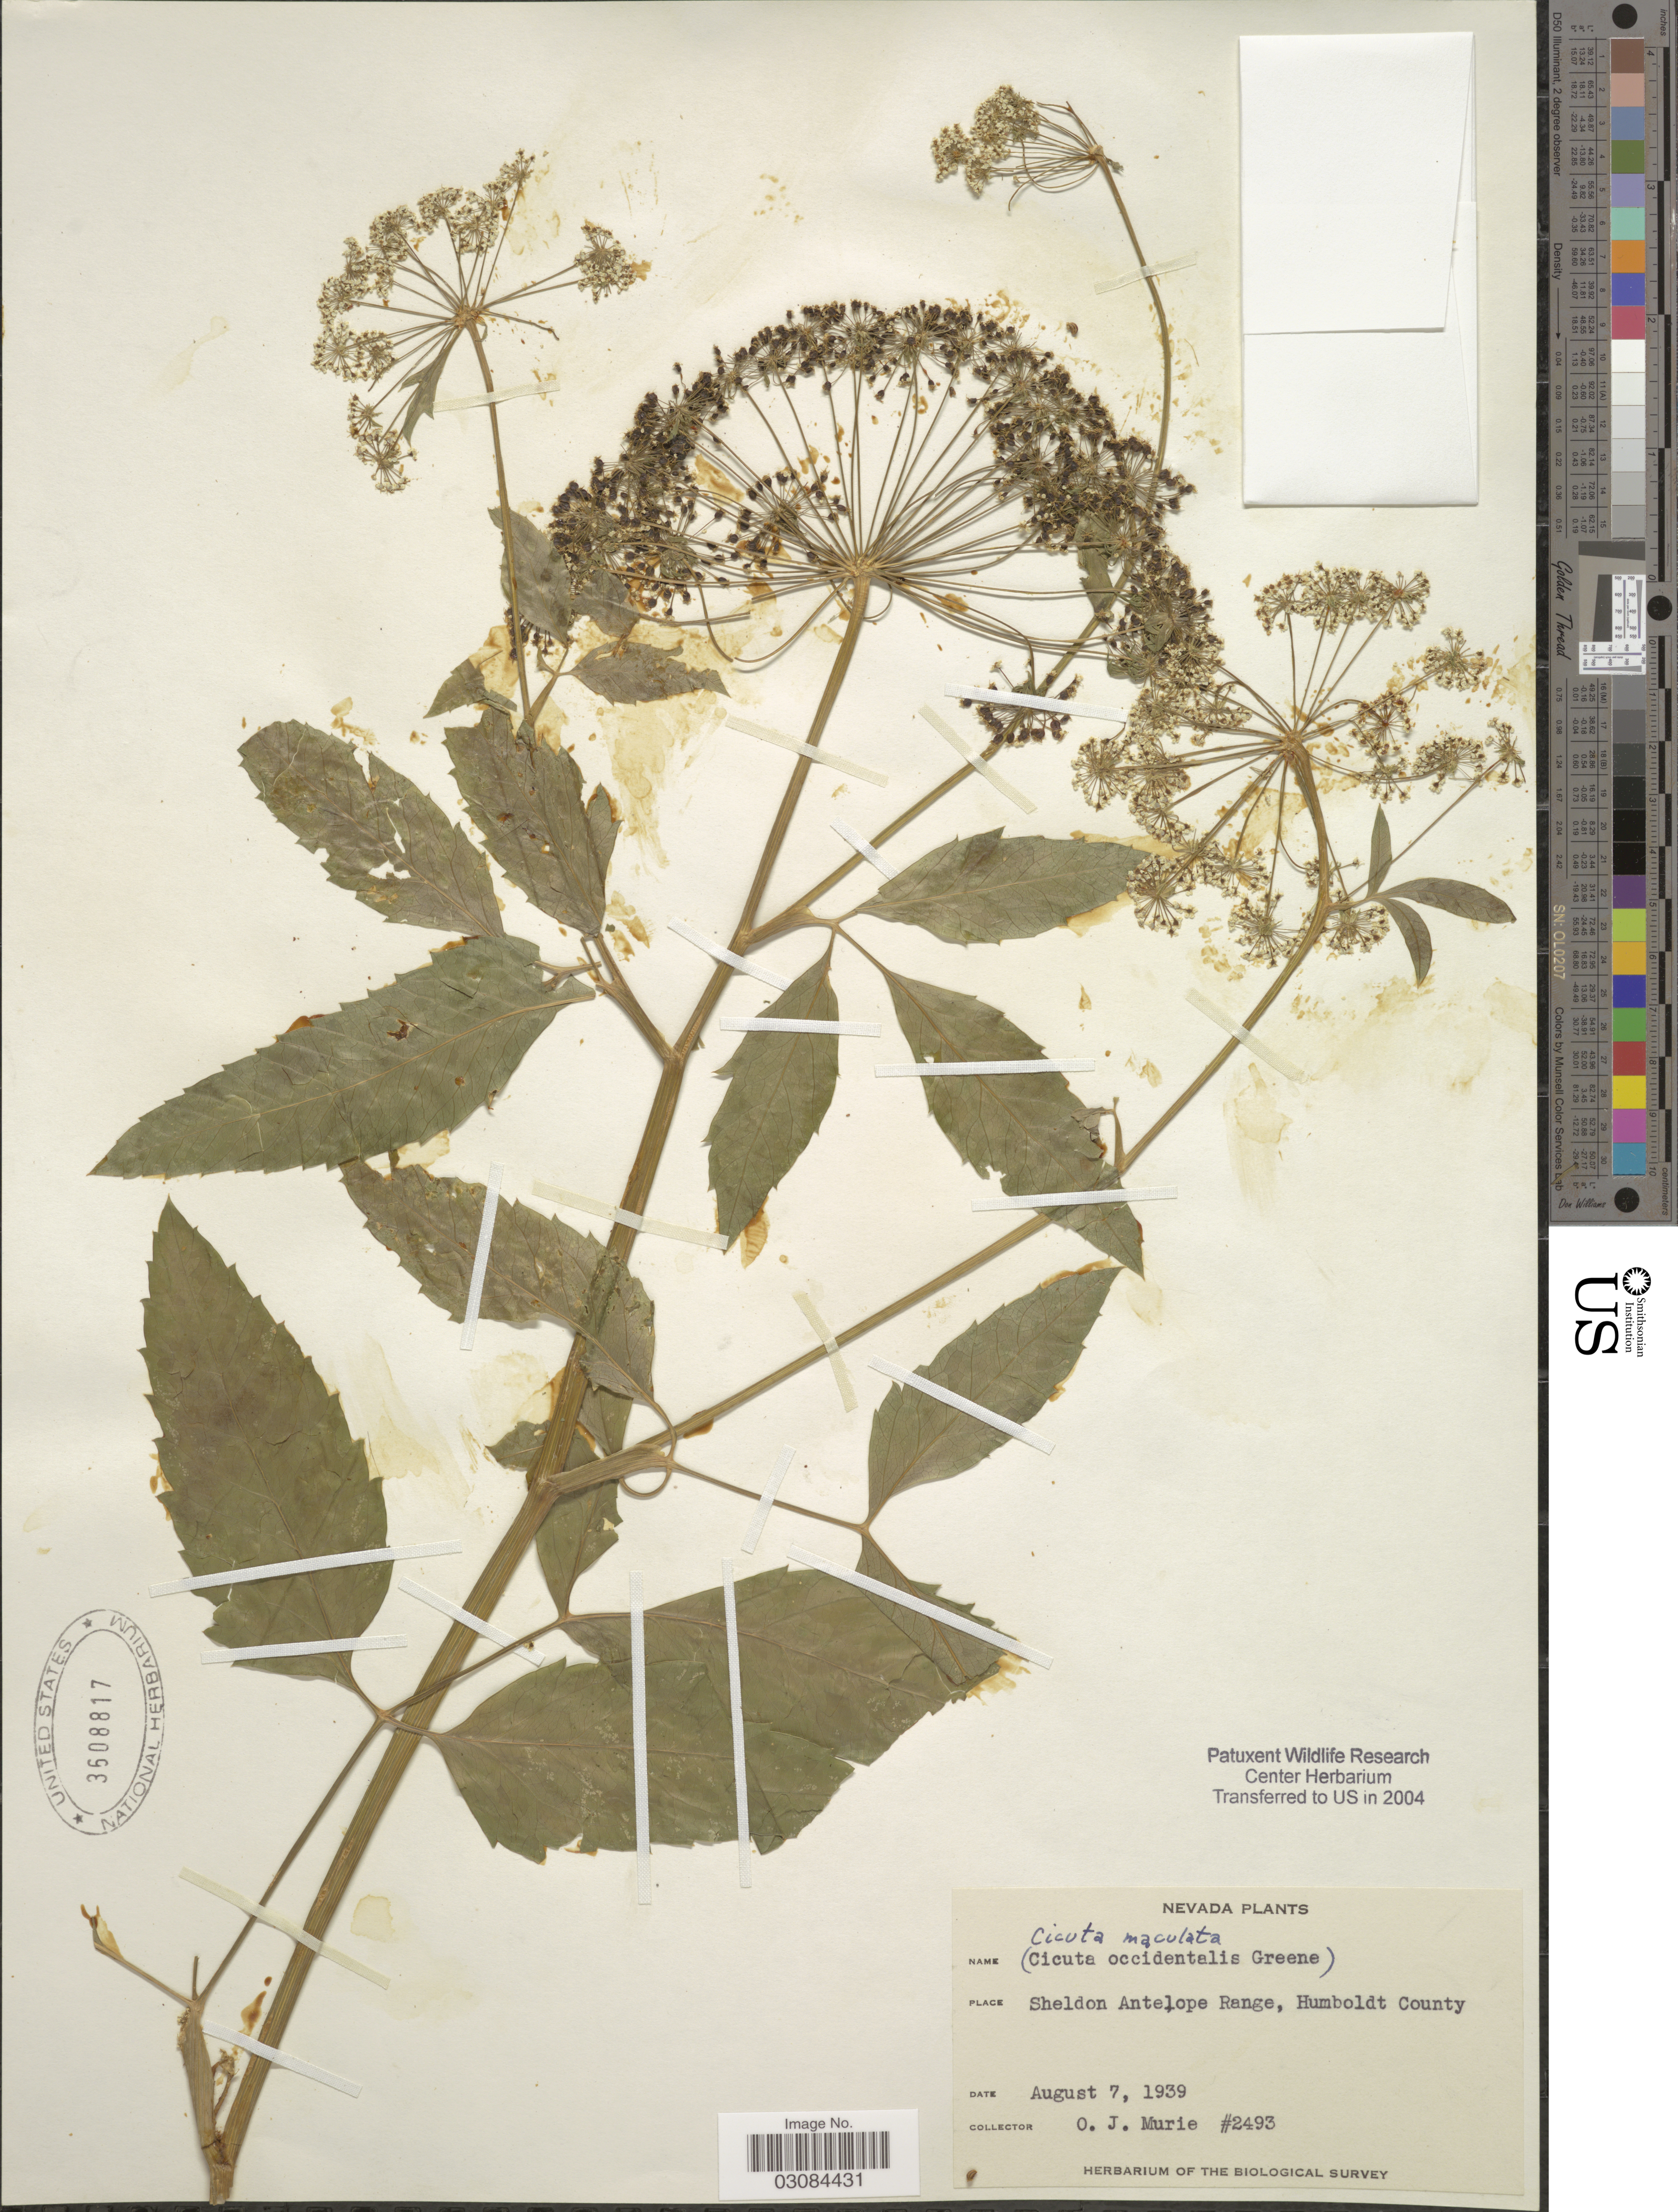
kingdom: Plantae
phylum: Tracheophyta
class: Magnoliopsida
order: Apiales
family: Apiaceae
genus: Cicuta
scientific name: Cicuta maculata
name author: L.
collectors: O. Murie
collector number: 2493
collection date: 1939-08-07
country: United States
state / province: Nevada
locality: Sheldon Antelope Range, Humboldt County.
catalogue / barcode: US 3608817